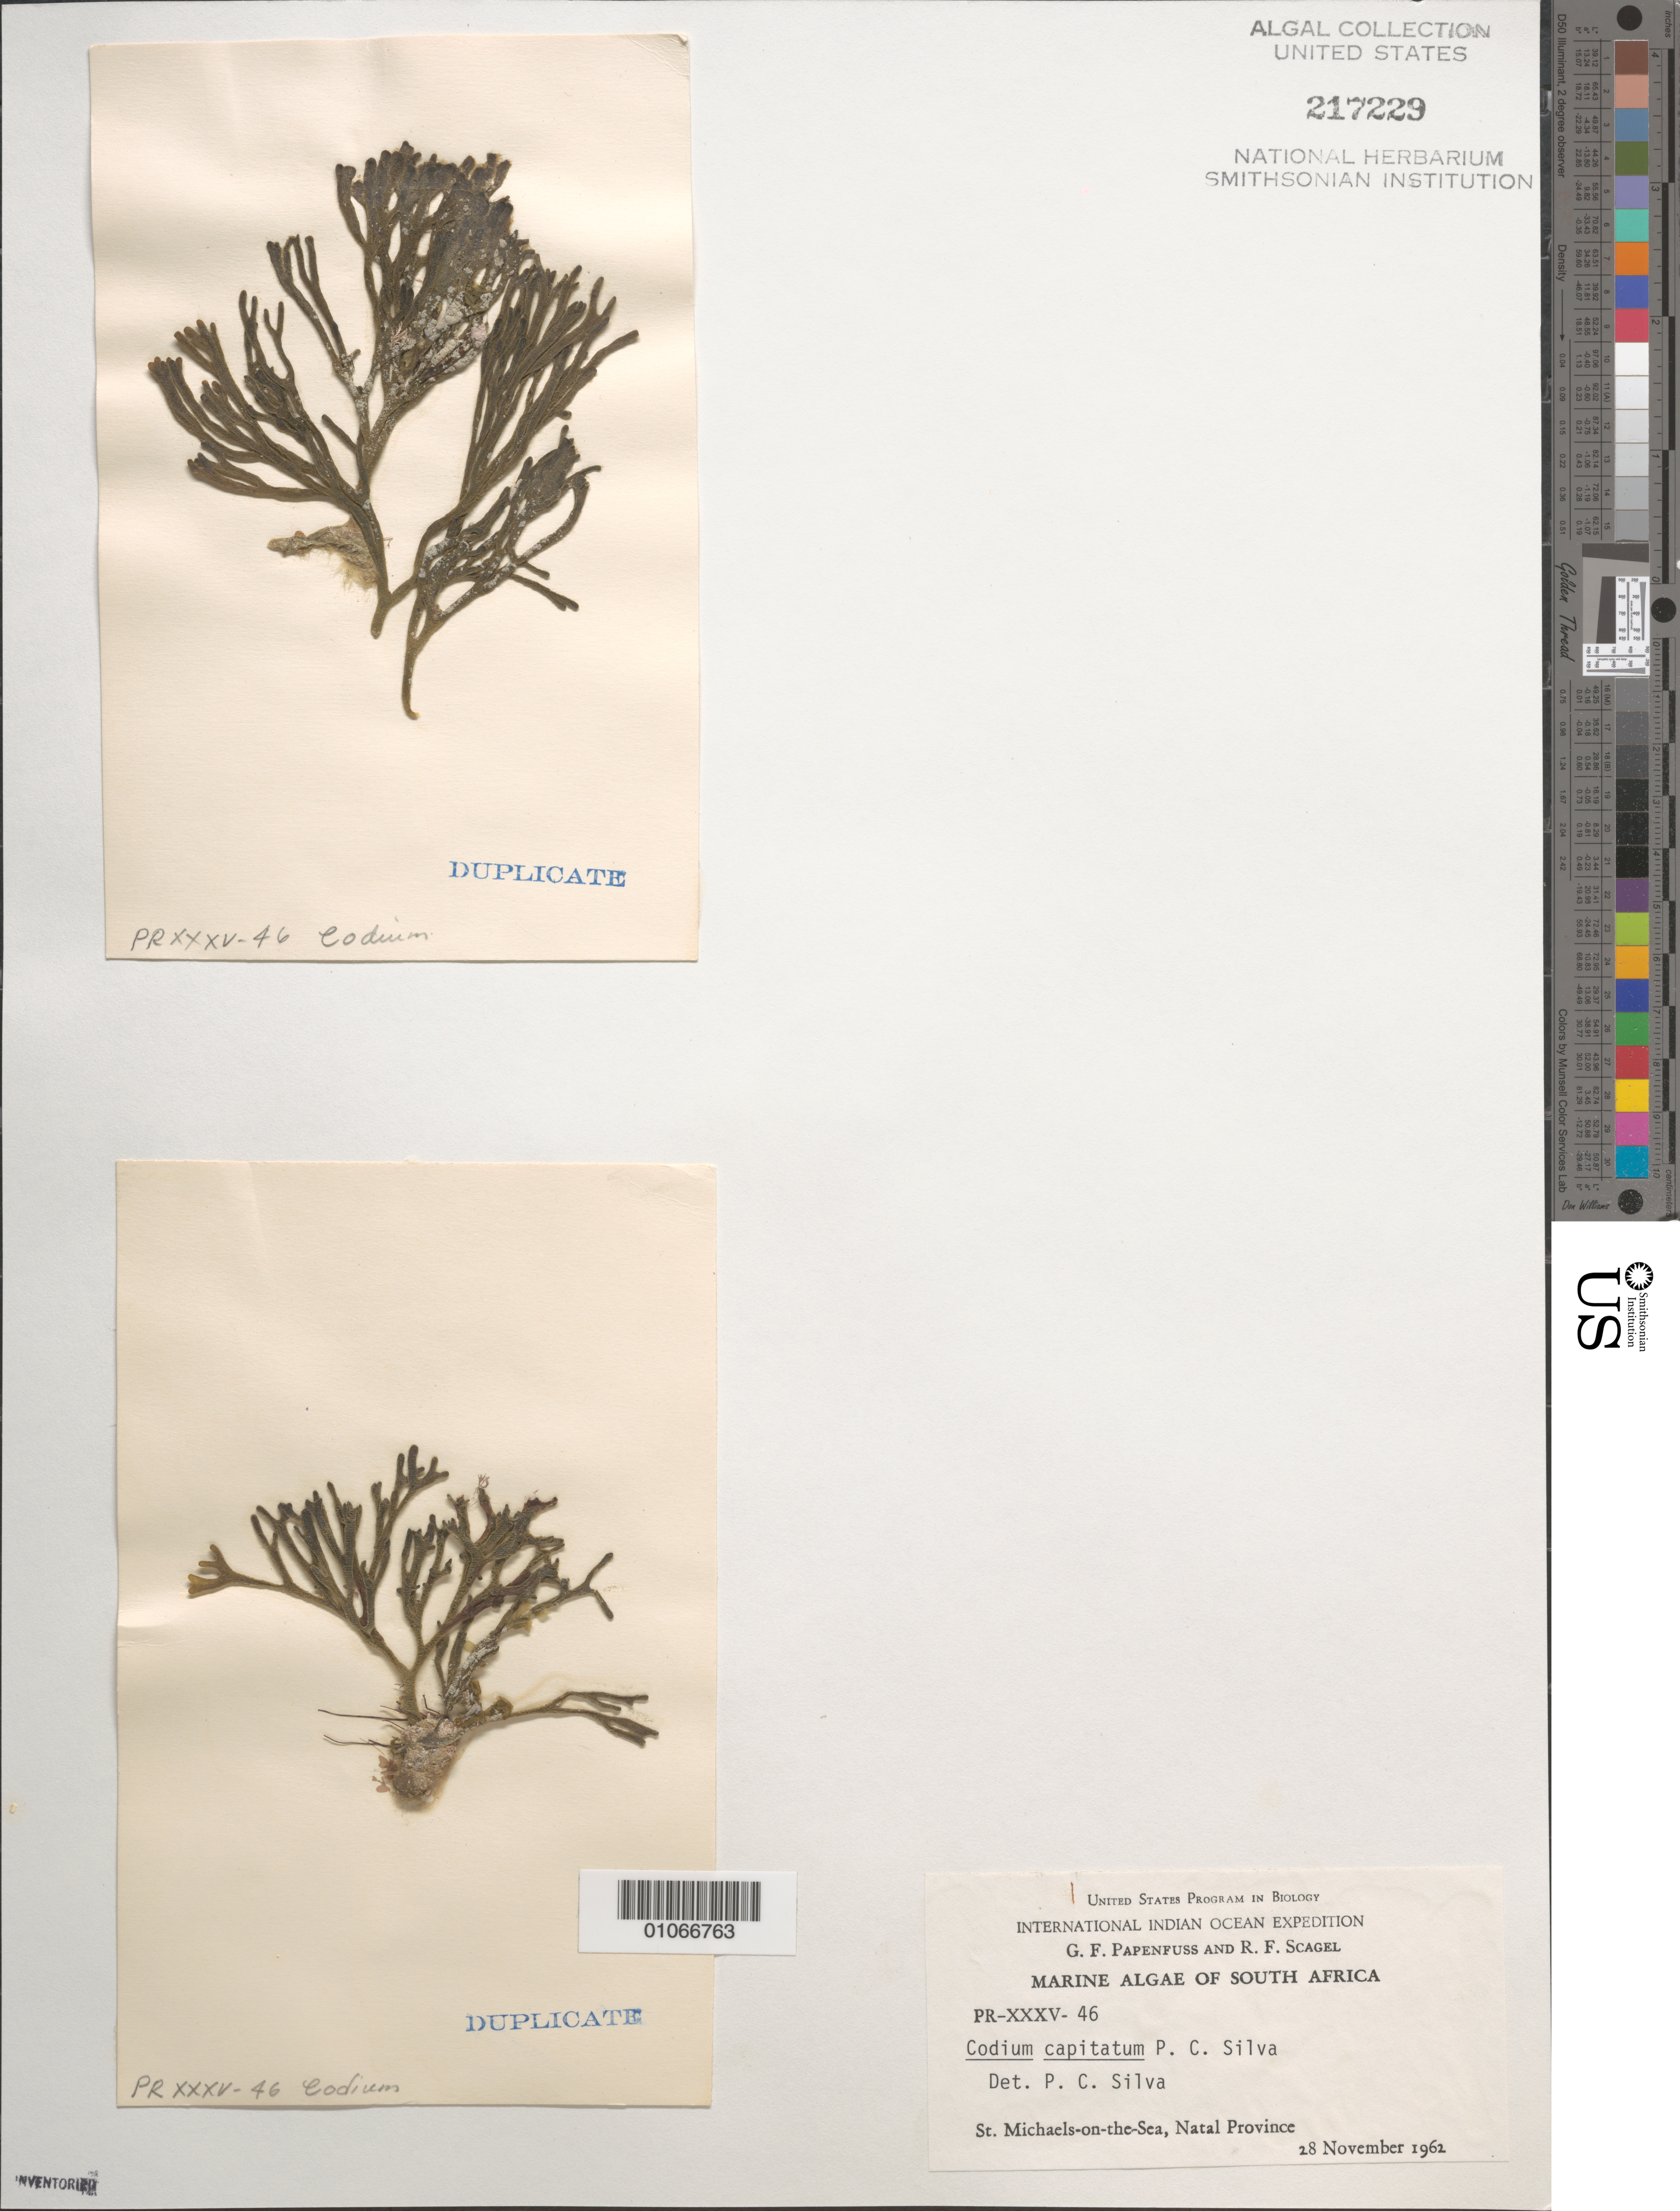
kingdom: Plantae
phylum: Chlorophyta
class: Ulvophyceae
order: Bryopsidales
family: Codiaceae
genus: Codium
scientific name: Codium capitatum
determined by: Silva, P. C.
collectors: G. Papenfuss & R. F. Scagel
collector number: PR-XXXV-46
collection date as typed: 28 Nov 1962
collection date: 1962-11-28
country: South Africa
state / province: KwaZulu-Natal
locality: St. Michaels-on-the-Sea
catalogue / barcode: US 217229